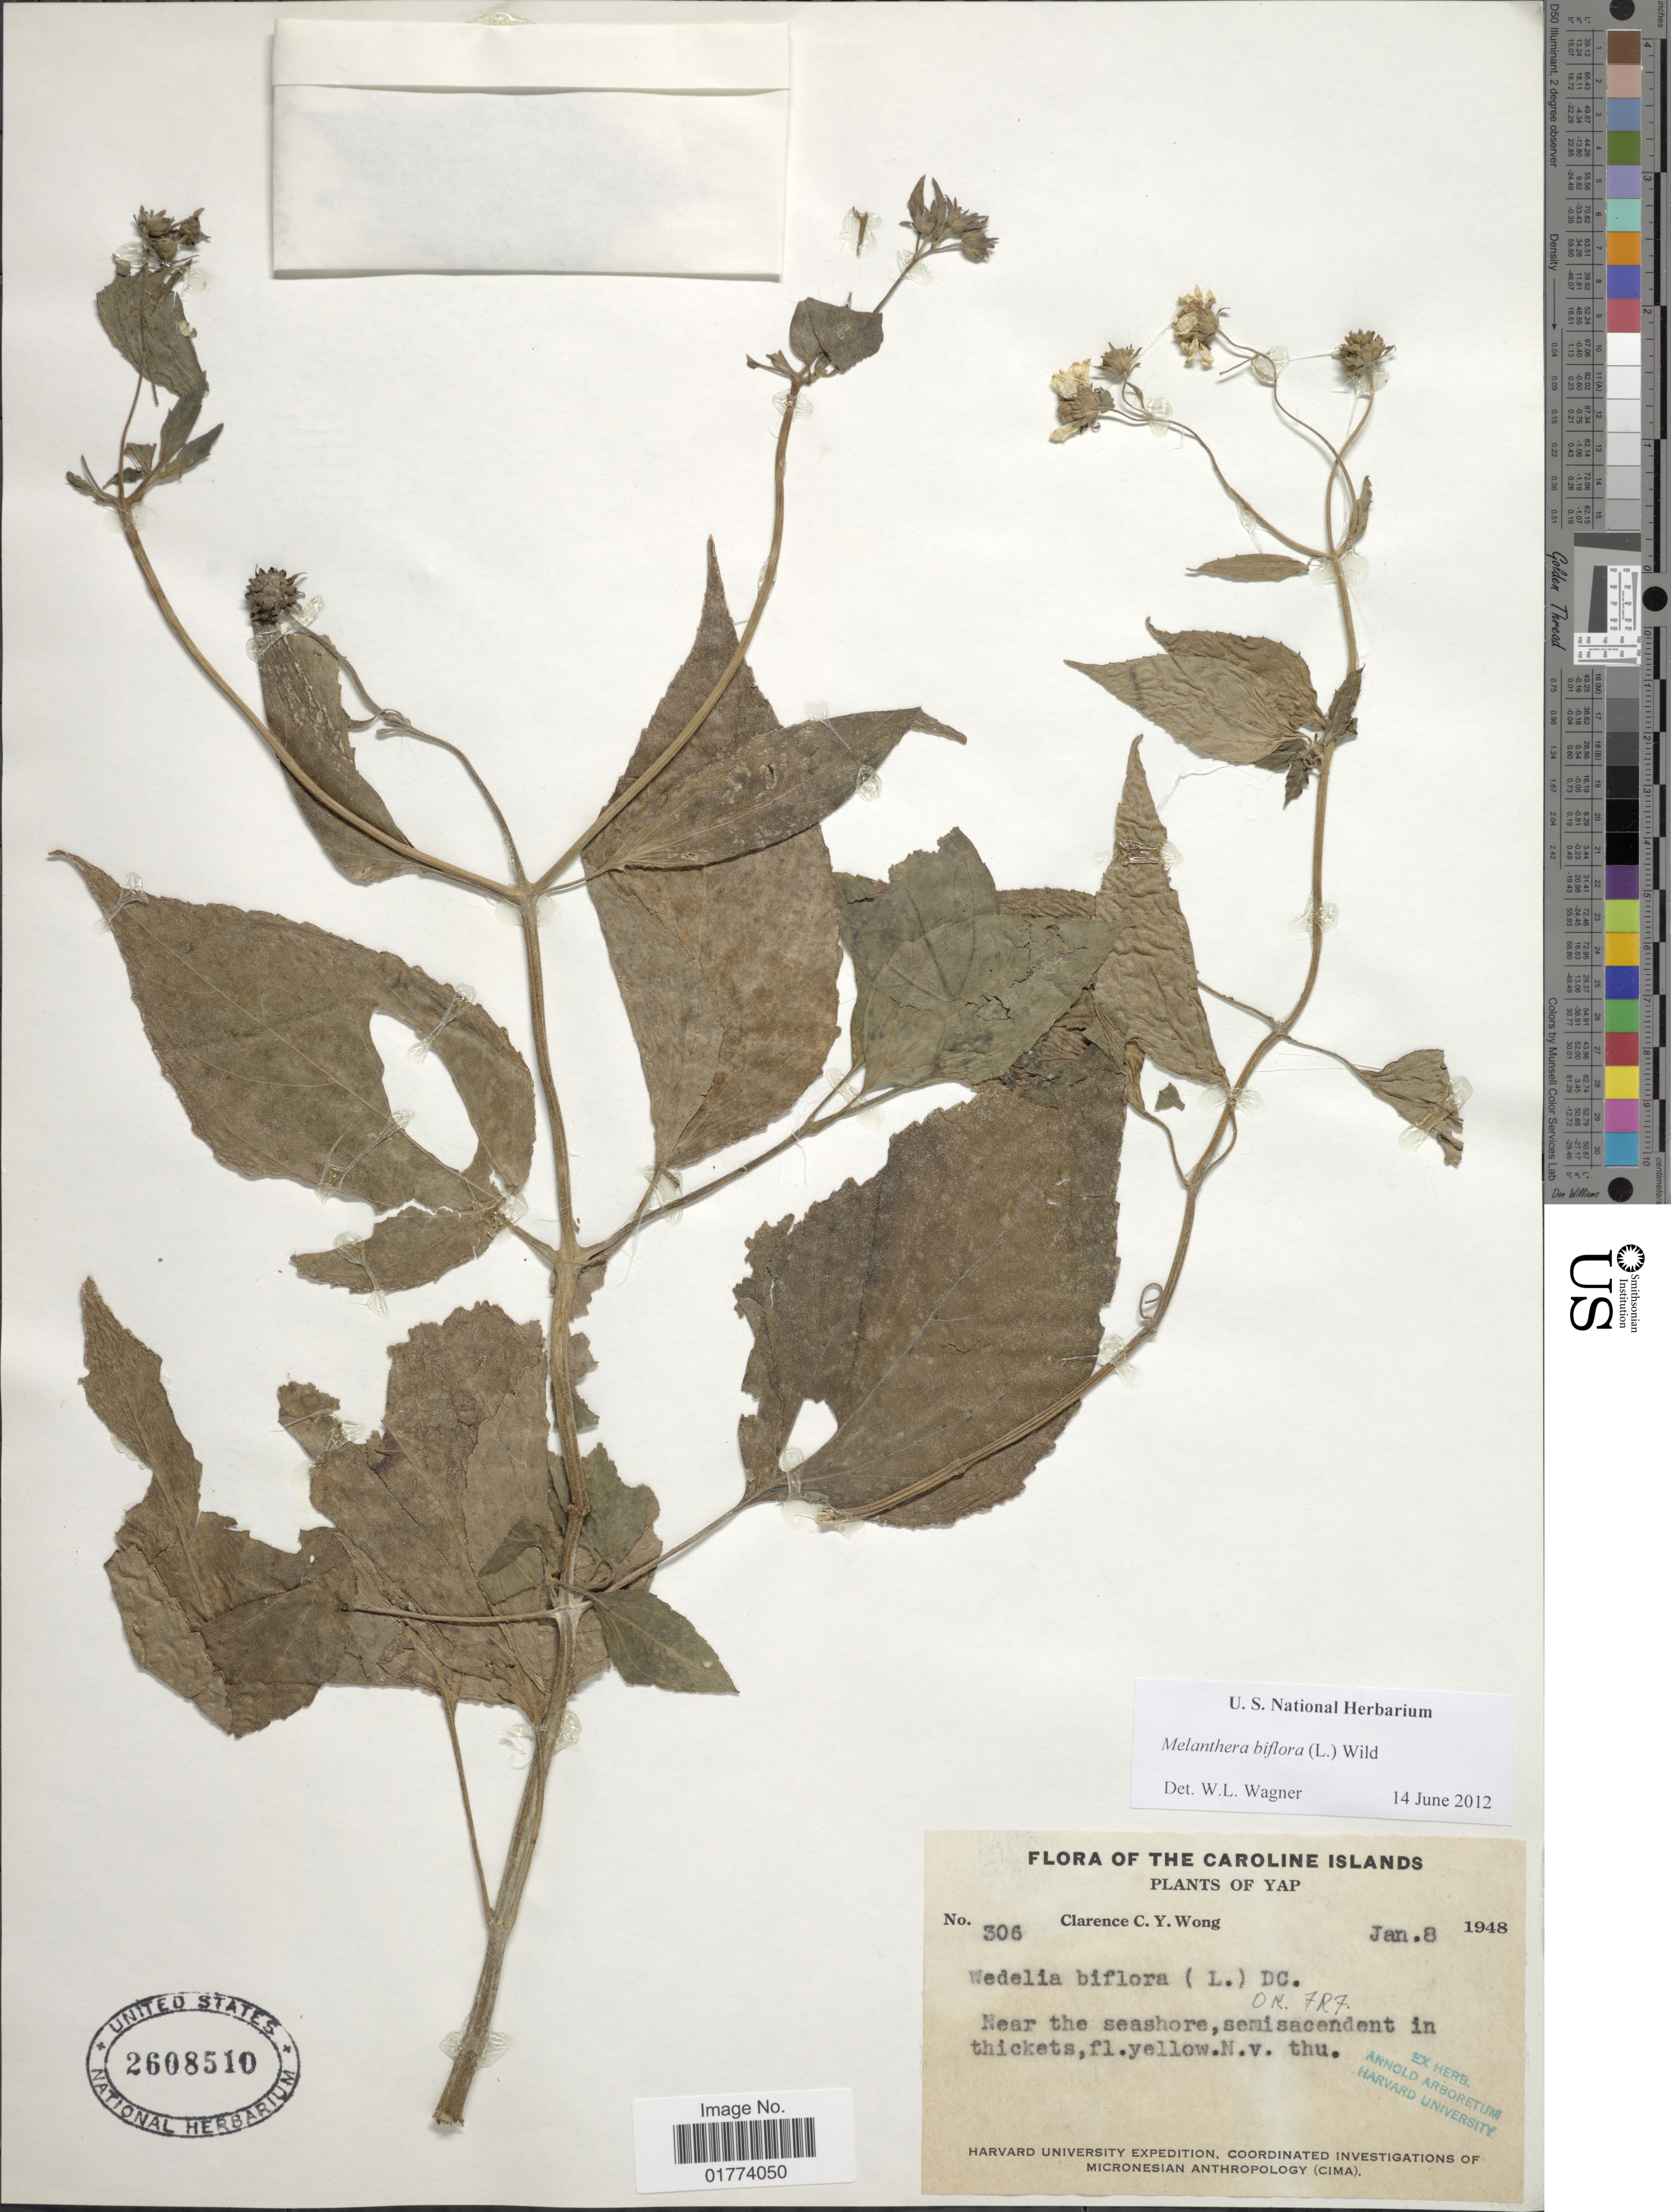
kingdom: Plantae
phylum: Tracheophyta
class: Magnoliopsida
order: Asterales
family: Asteraceae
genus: Wollastonia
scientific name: Wollastonia biflora var. biflora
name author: (L.) DC.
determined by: Wagner, W. L., (BOT), Smithsonian Institution - National Museum of Natural History (UNITED STATES)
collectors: C. Y. C. Wong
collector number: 306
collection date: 1948-01-08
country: Micronesia, Federated States of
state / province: Yap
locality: Near the seashore, semisacendent in thickets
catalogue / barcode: US 2608510